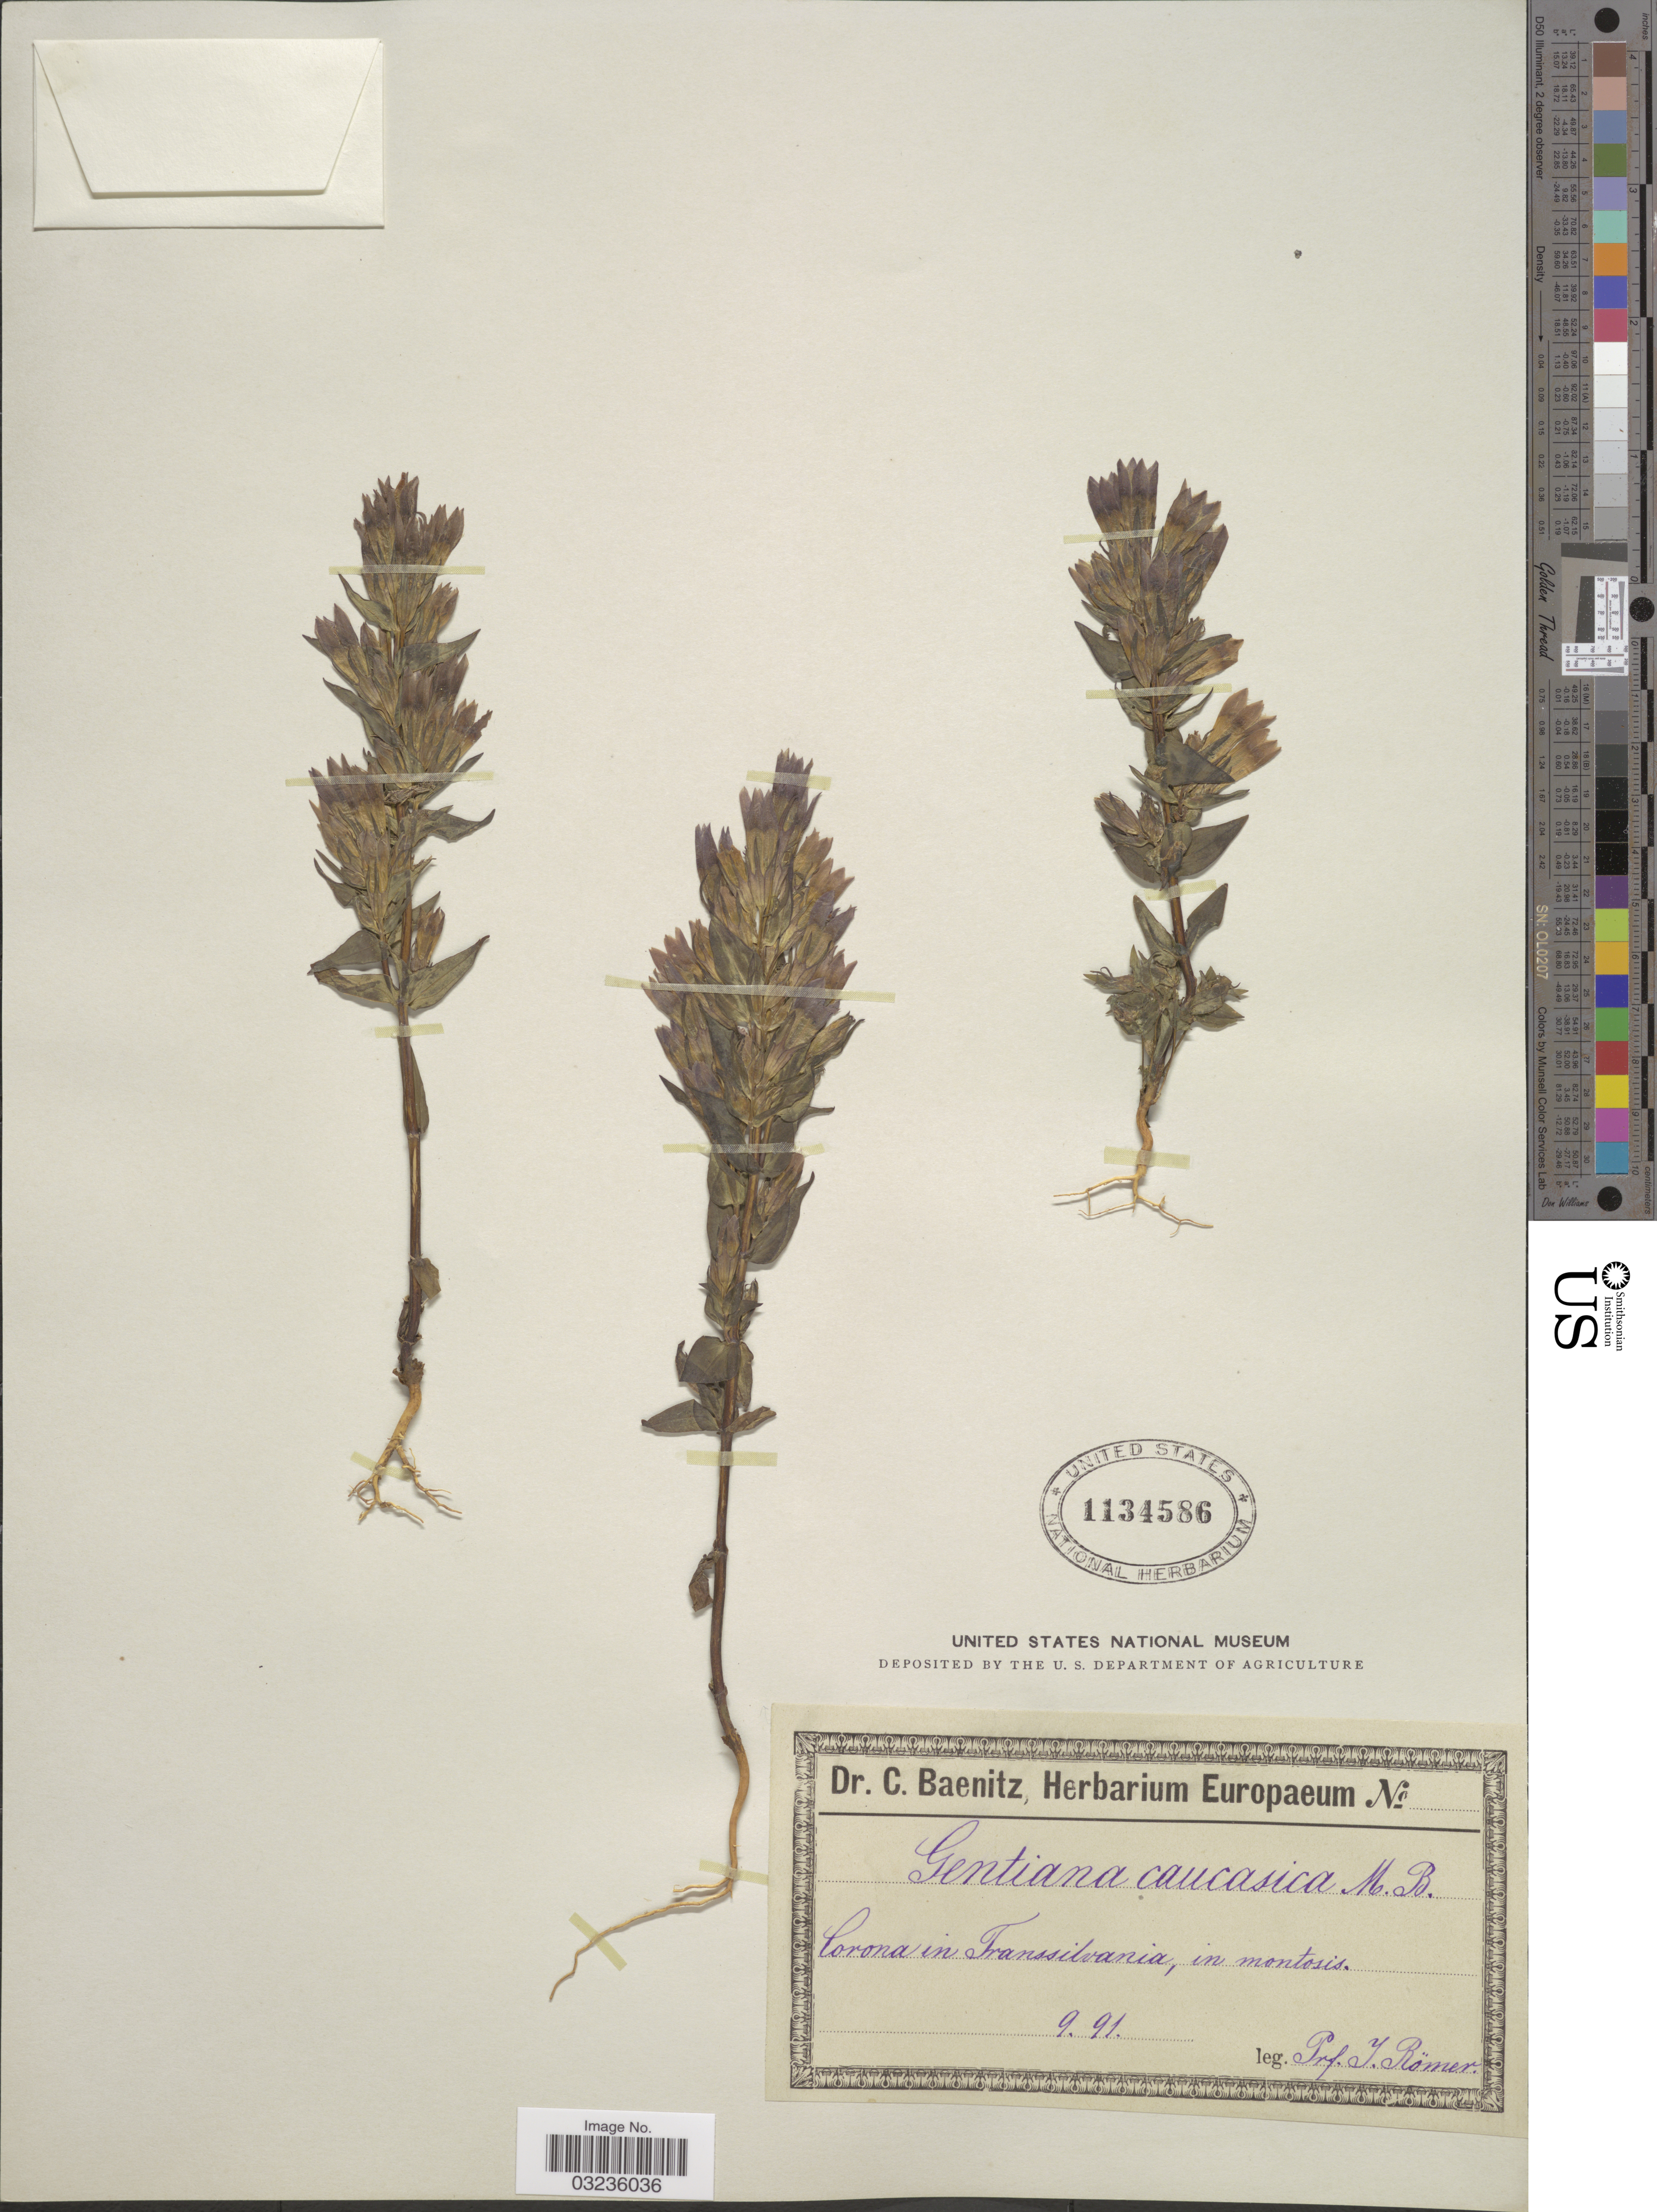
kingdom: Plantae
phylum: Tracheophyta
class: Magnoliopsida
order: Gentianales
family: Gentianaceae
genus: Gentiana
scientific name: Gentiana caucasica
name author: M. Bieb.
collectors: J. Romer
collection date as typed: Transcribed d/m/y: /9/91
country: Romania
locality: Europaeum. Corona in Transsilvania, in montosis.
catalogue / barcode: US 1134586